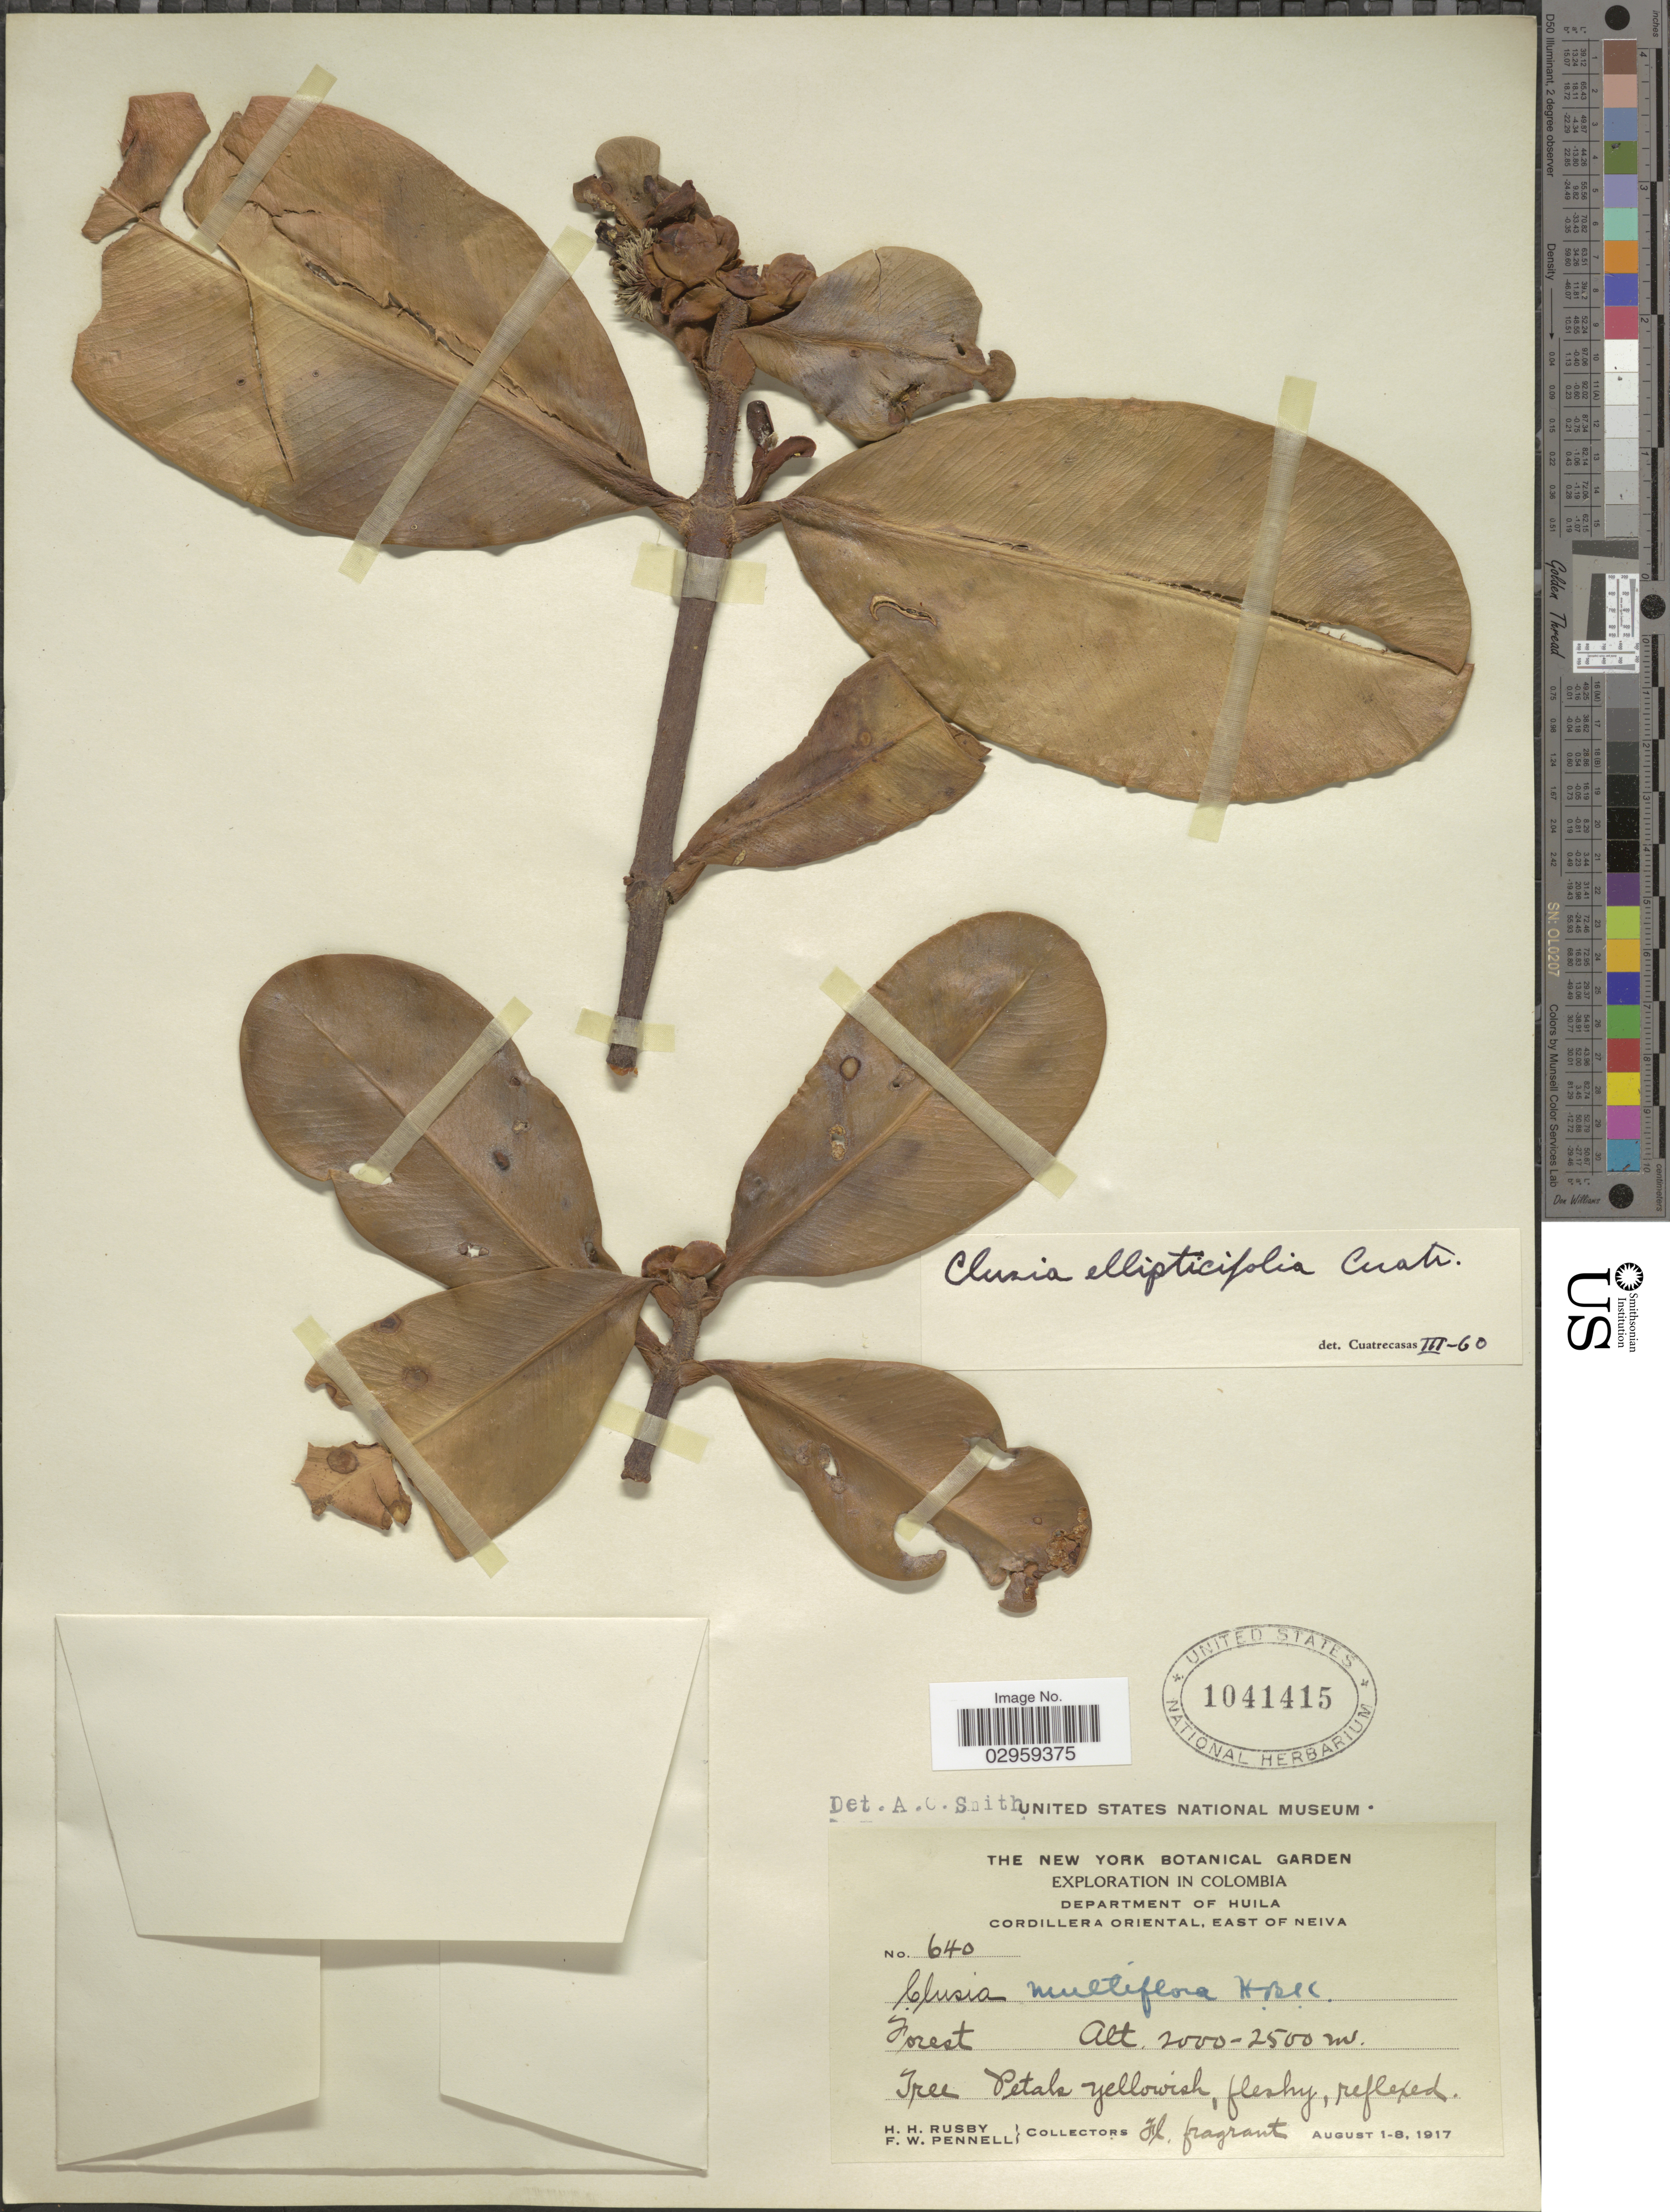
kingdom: Plantae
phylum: Tracheophyta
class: Magnoliopsida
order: Malpighiales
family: Clusiaceae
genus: Clusia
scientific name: Clusia ellipticifolia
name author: Cuatrec.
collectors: H. H. Rusby & F. W. Pennell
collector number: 640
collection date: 1917-08-01/1917-08-08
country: Colombia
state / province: Huila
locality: Department of Huila. Cordillera Oriental, East of Neiva.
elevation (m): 2000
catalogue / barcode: US 1041415